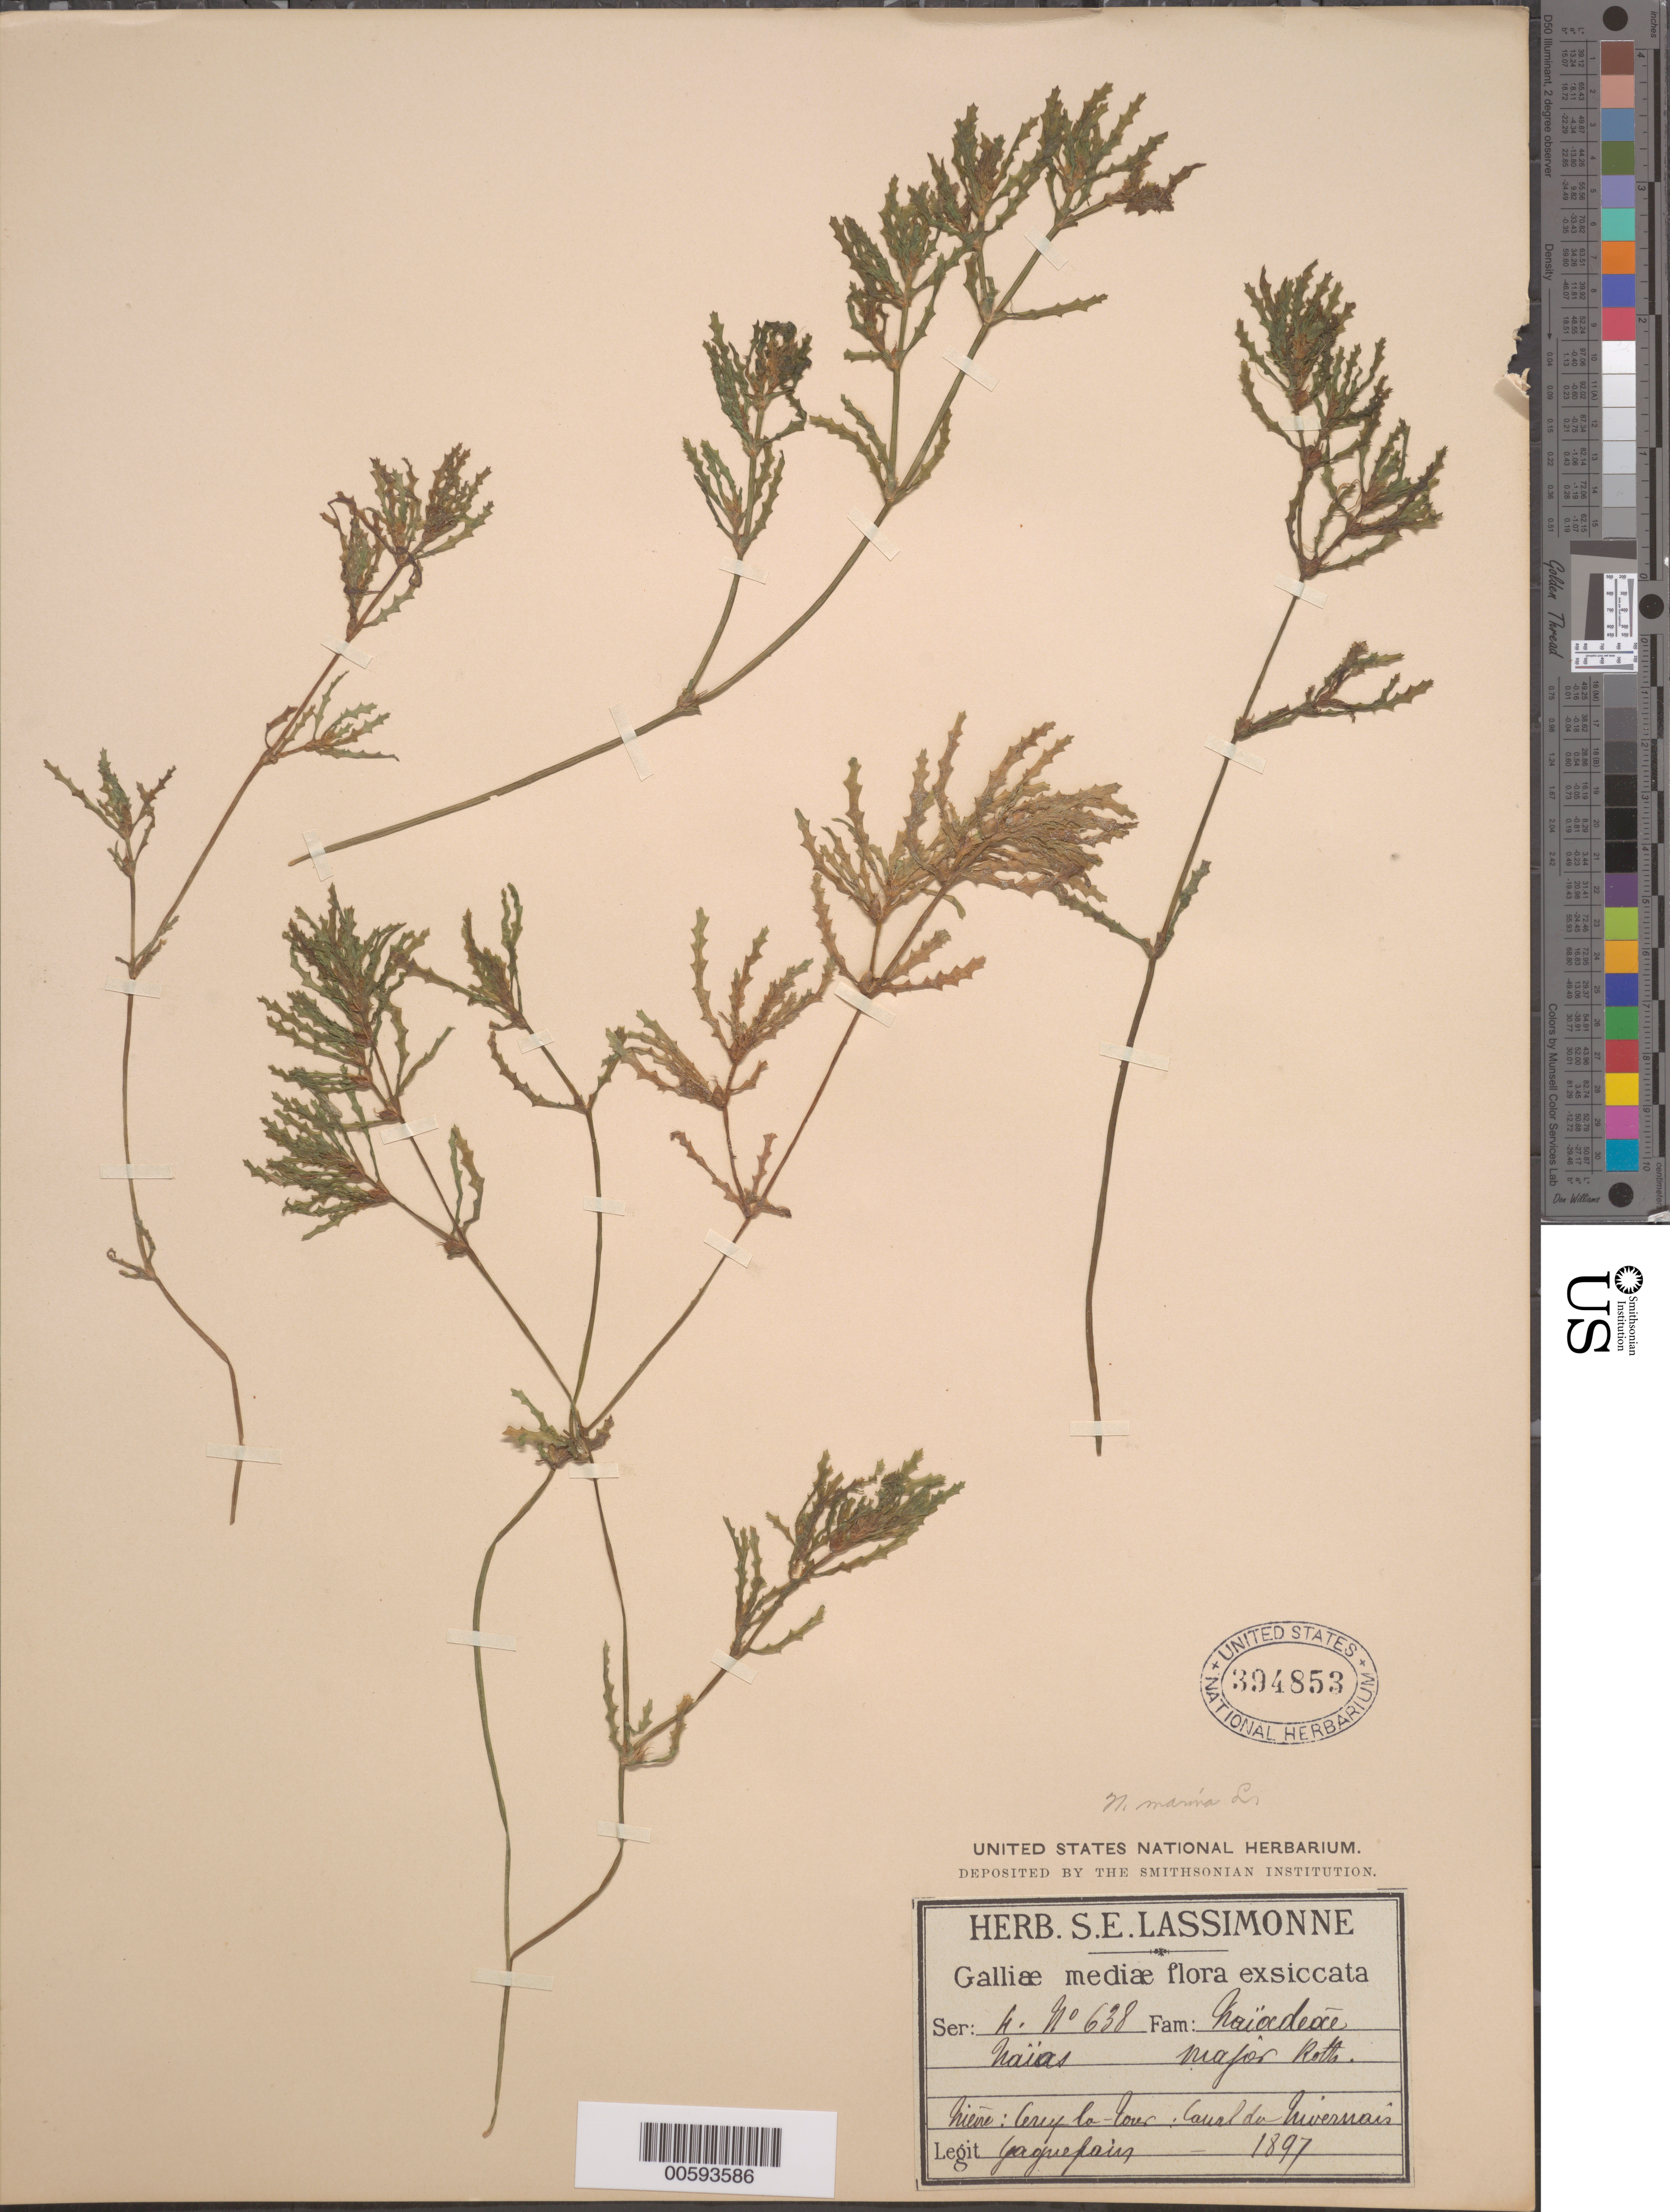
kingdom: Plantae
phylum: Tracheophyta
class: Liliopsida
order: Alismatales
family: Hydrocharitaceae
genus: Najas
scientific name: Najas major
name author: All.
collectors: S. Lassimonne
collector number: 638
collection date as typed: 1897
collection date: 1897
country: France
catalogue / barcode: US 394853